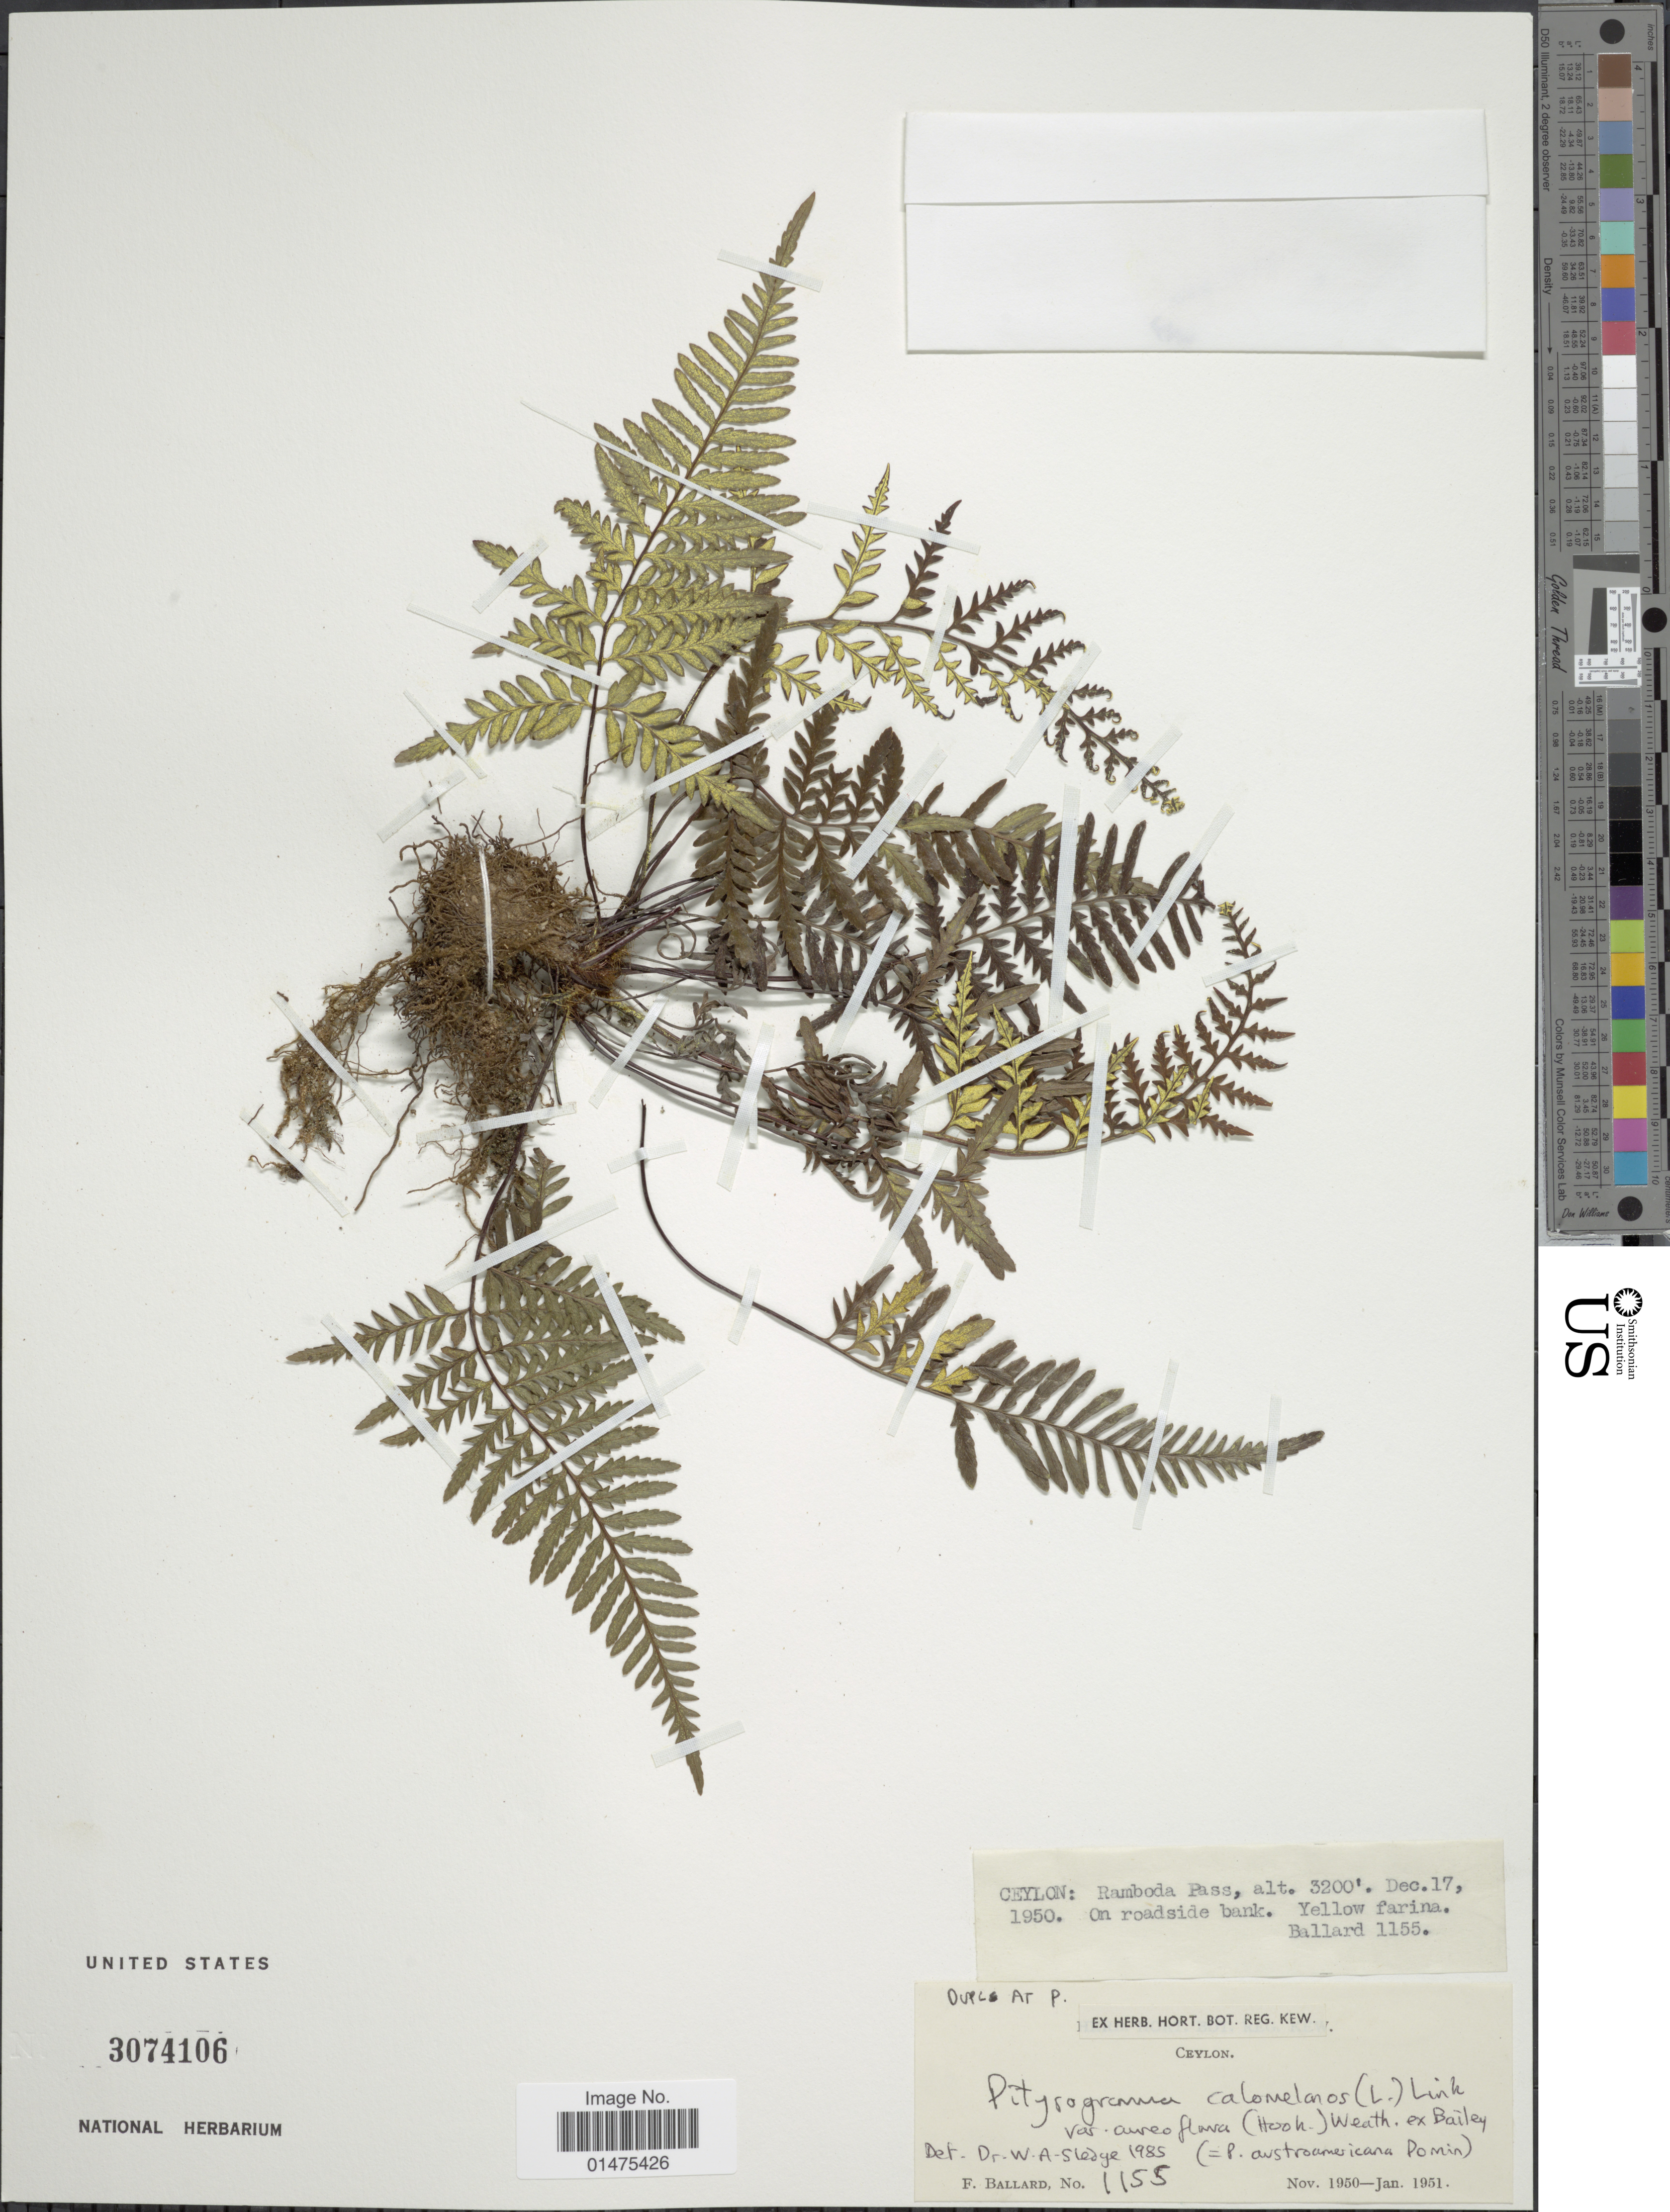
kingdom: Plantae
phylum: Tracheophyta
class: Polypodiopsida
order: Polypodiales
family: Pteridaceae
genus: Pityrogramma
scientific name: Pityrogramma calomelanos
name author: (L.) Link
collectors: F. Ballard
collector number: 1155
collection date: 1950-12-17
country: Sri Lanka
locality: Ceylon: Ramboda Pass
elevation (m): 975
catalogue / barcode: US 3074106